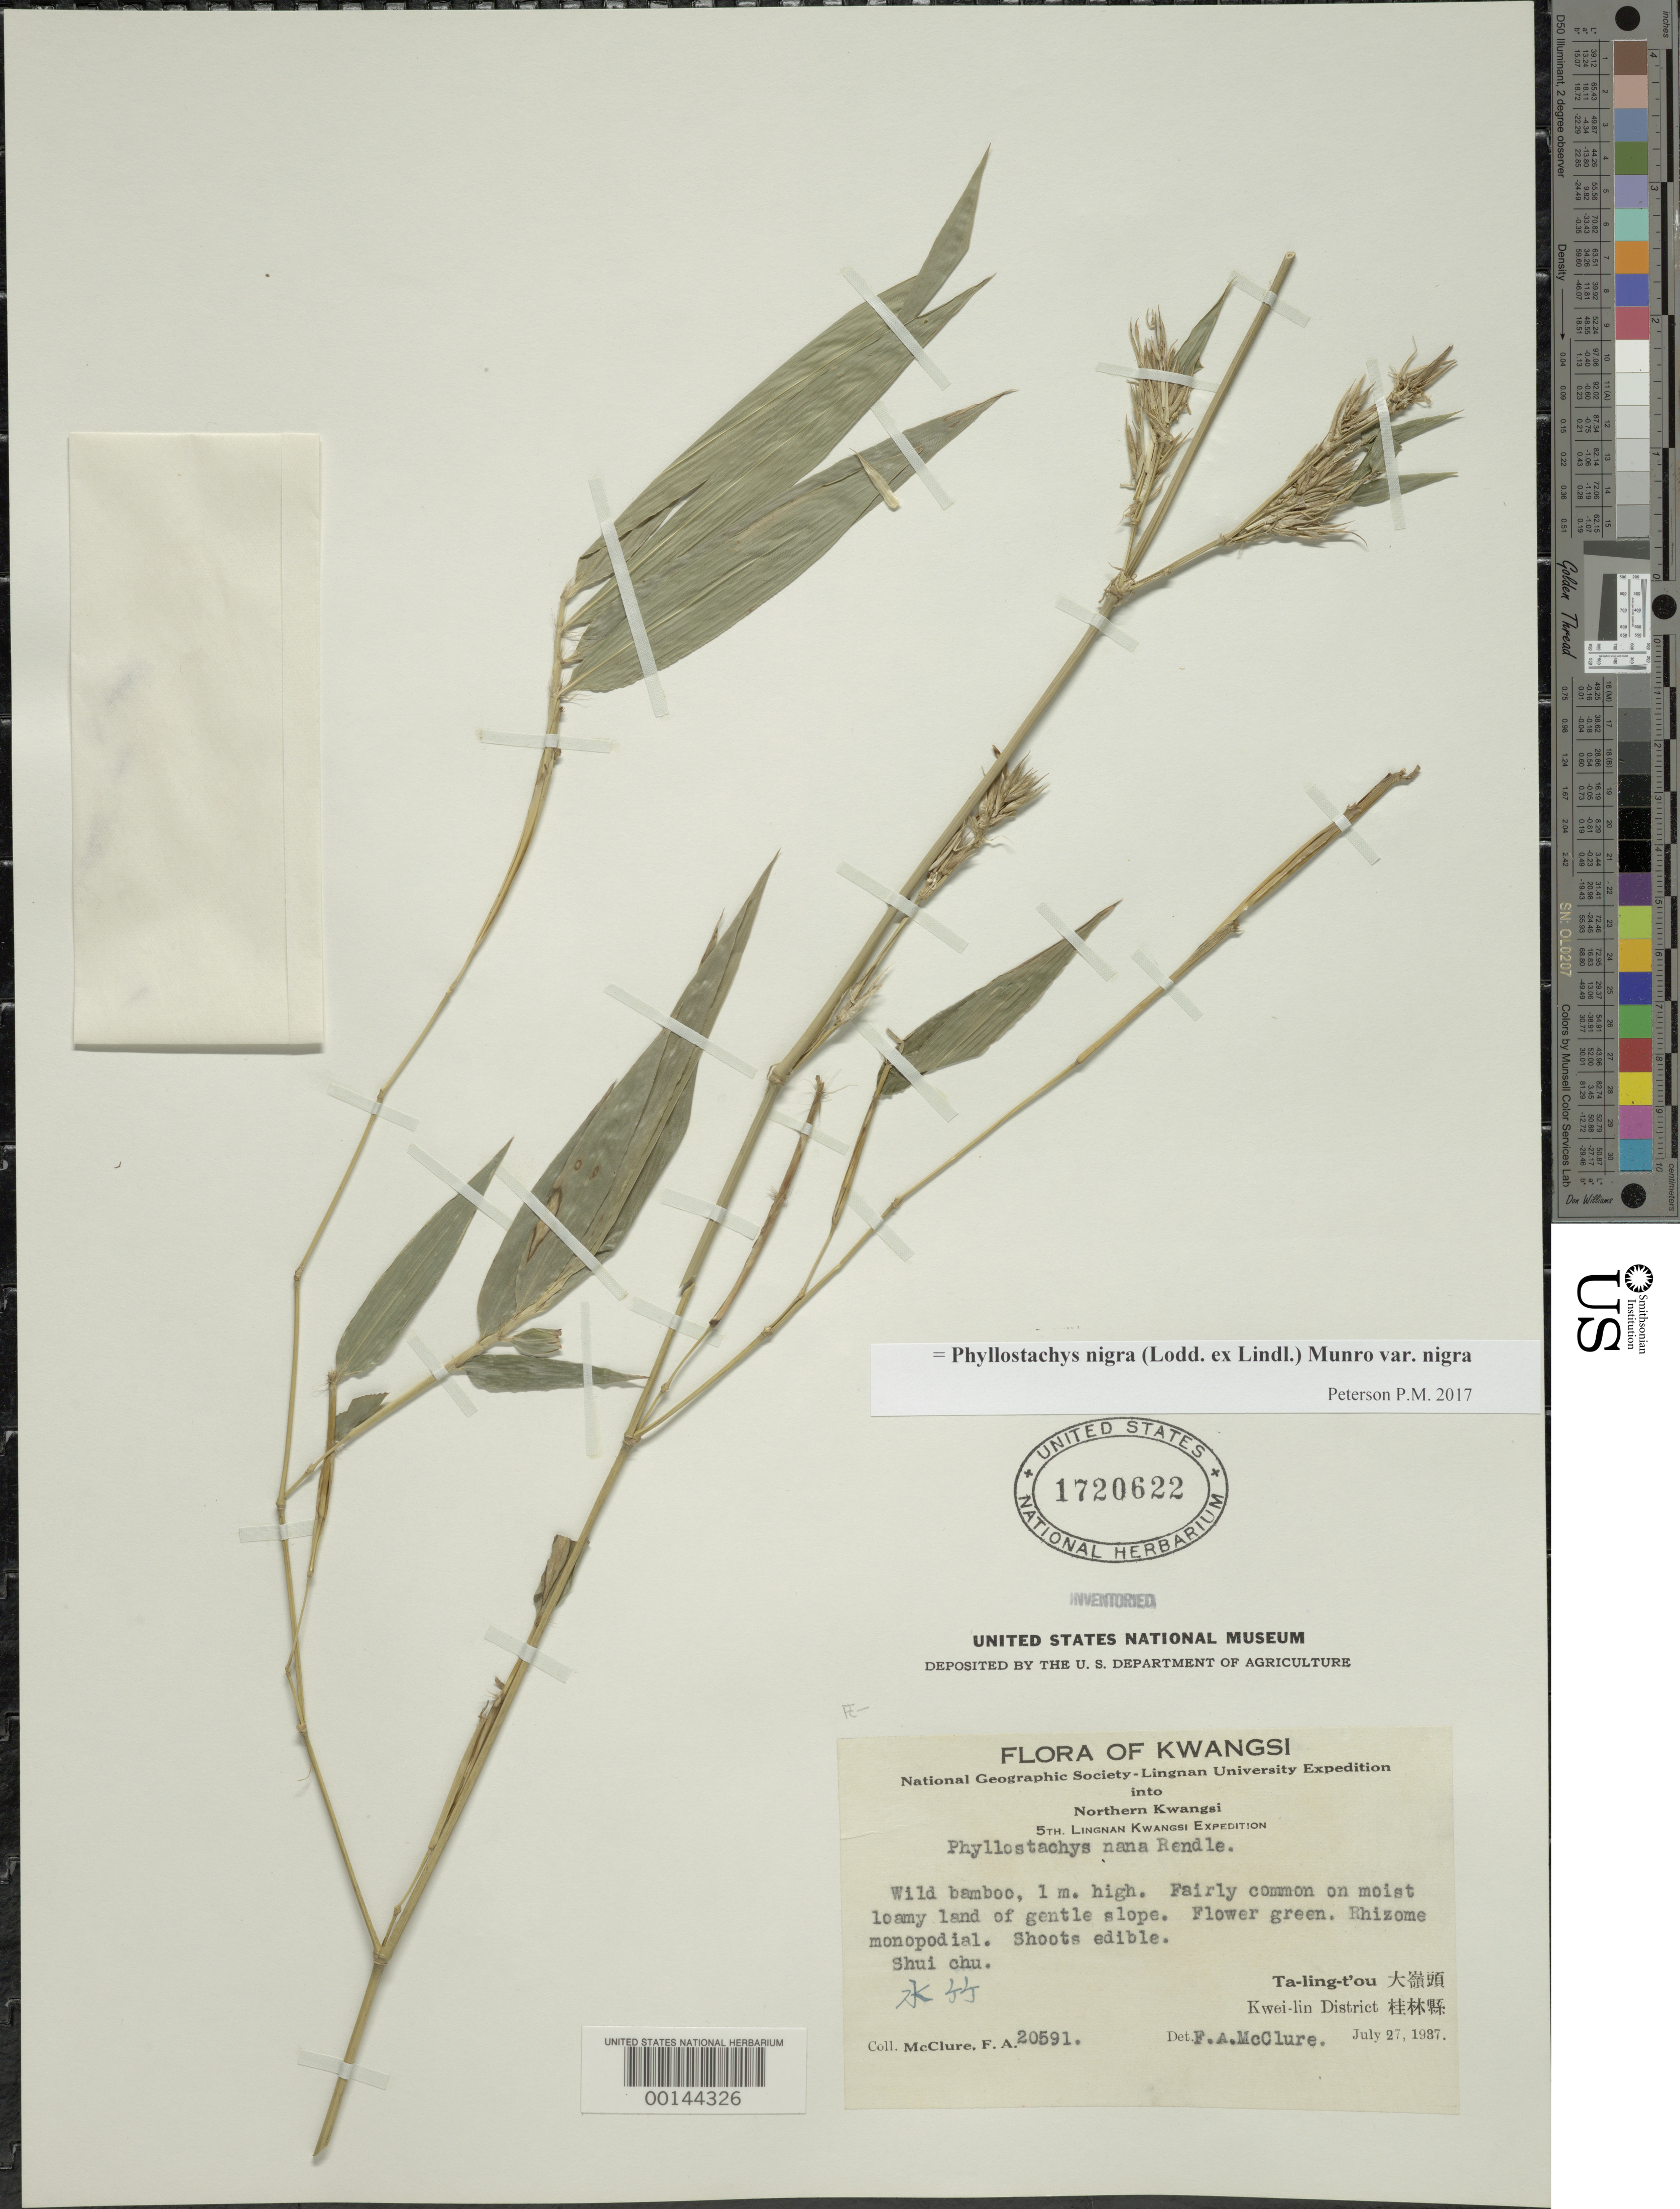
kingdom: Plantae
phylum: Tracheophyta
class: Liliopsida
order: Poales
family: Poaceae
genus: Phyllostachys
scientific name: Phyllostachys nigra var. nigra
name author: (Lodd. ex Lindl.) Munro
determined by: Poaceae Reorganization Project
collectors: F. A. McClure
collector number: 20591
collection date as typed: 27 Jul 1937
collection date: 1937-07-27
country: China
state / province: Jiangxi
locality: Kwei-lin, ta-ling-t'ou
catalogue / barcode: US 1720622